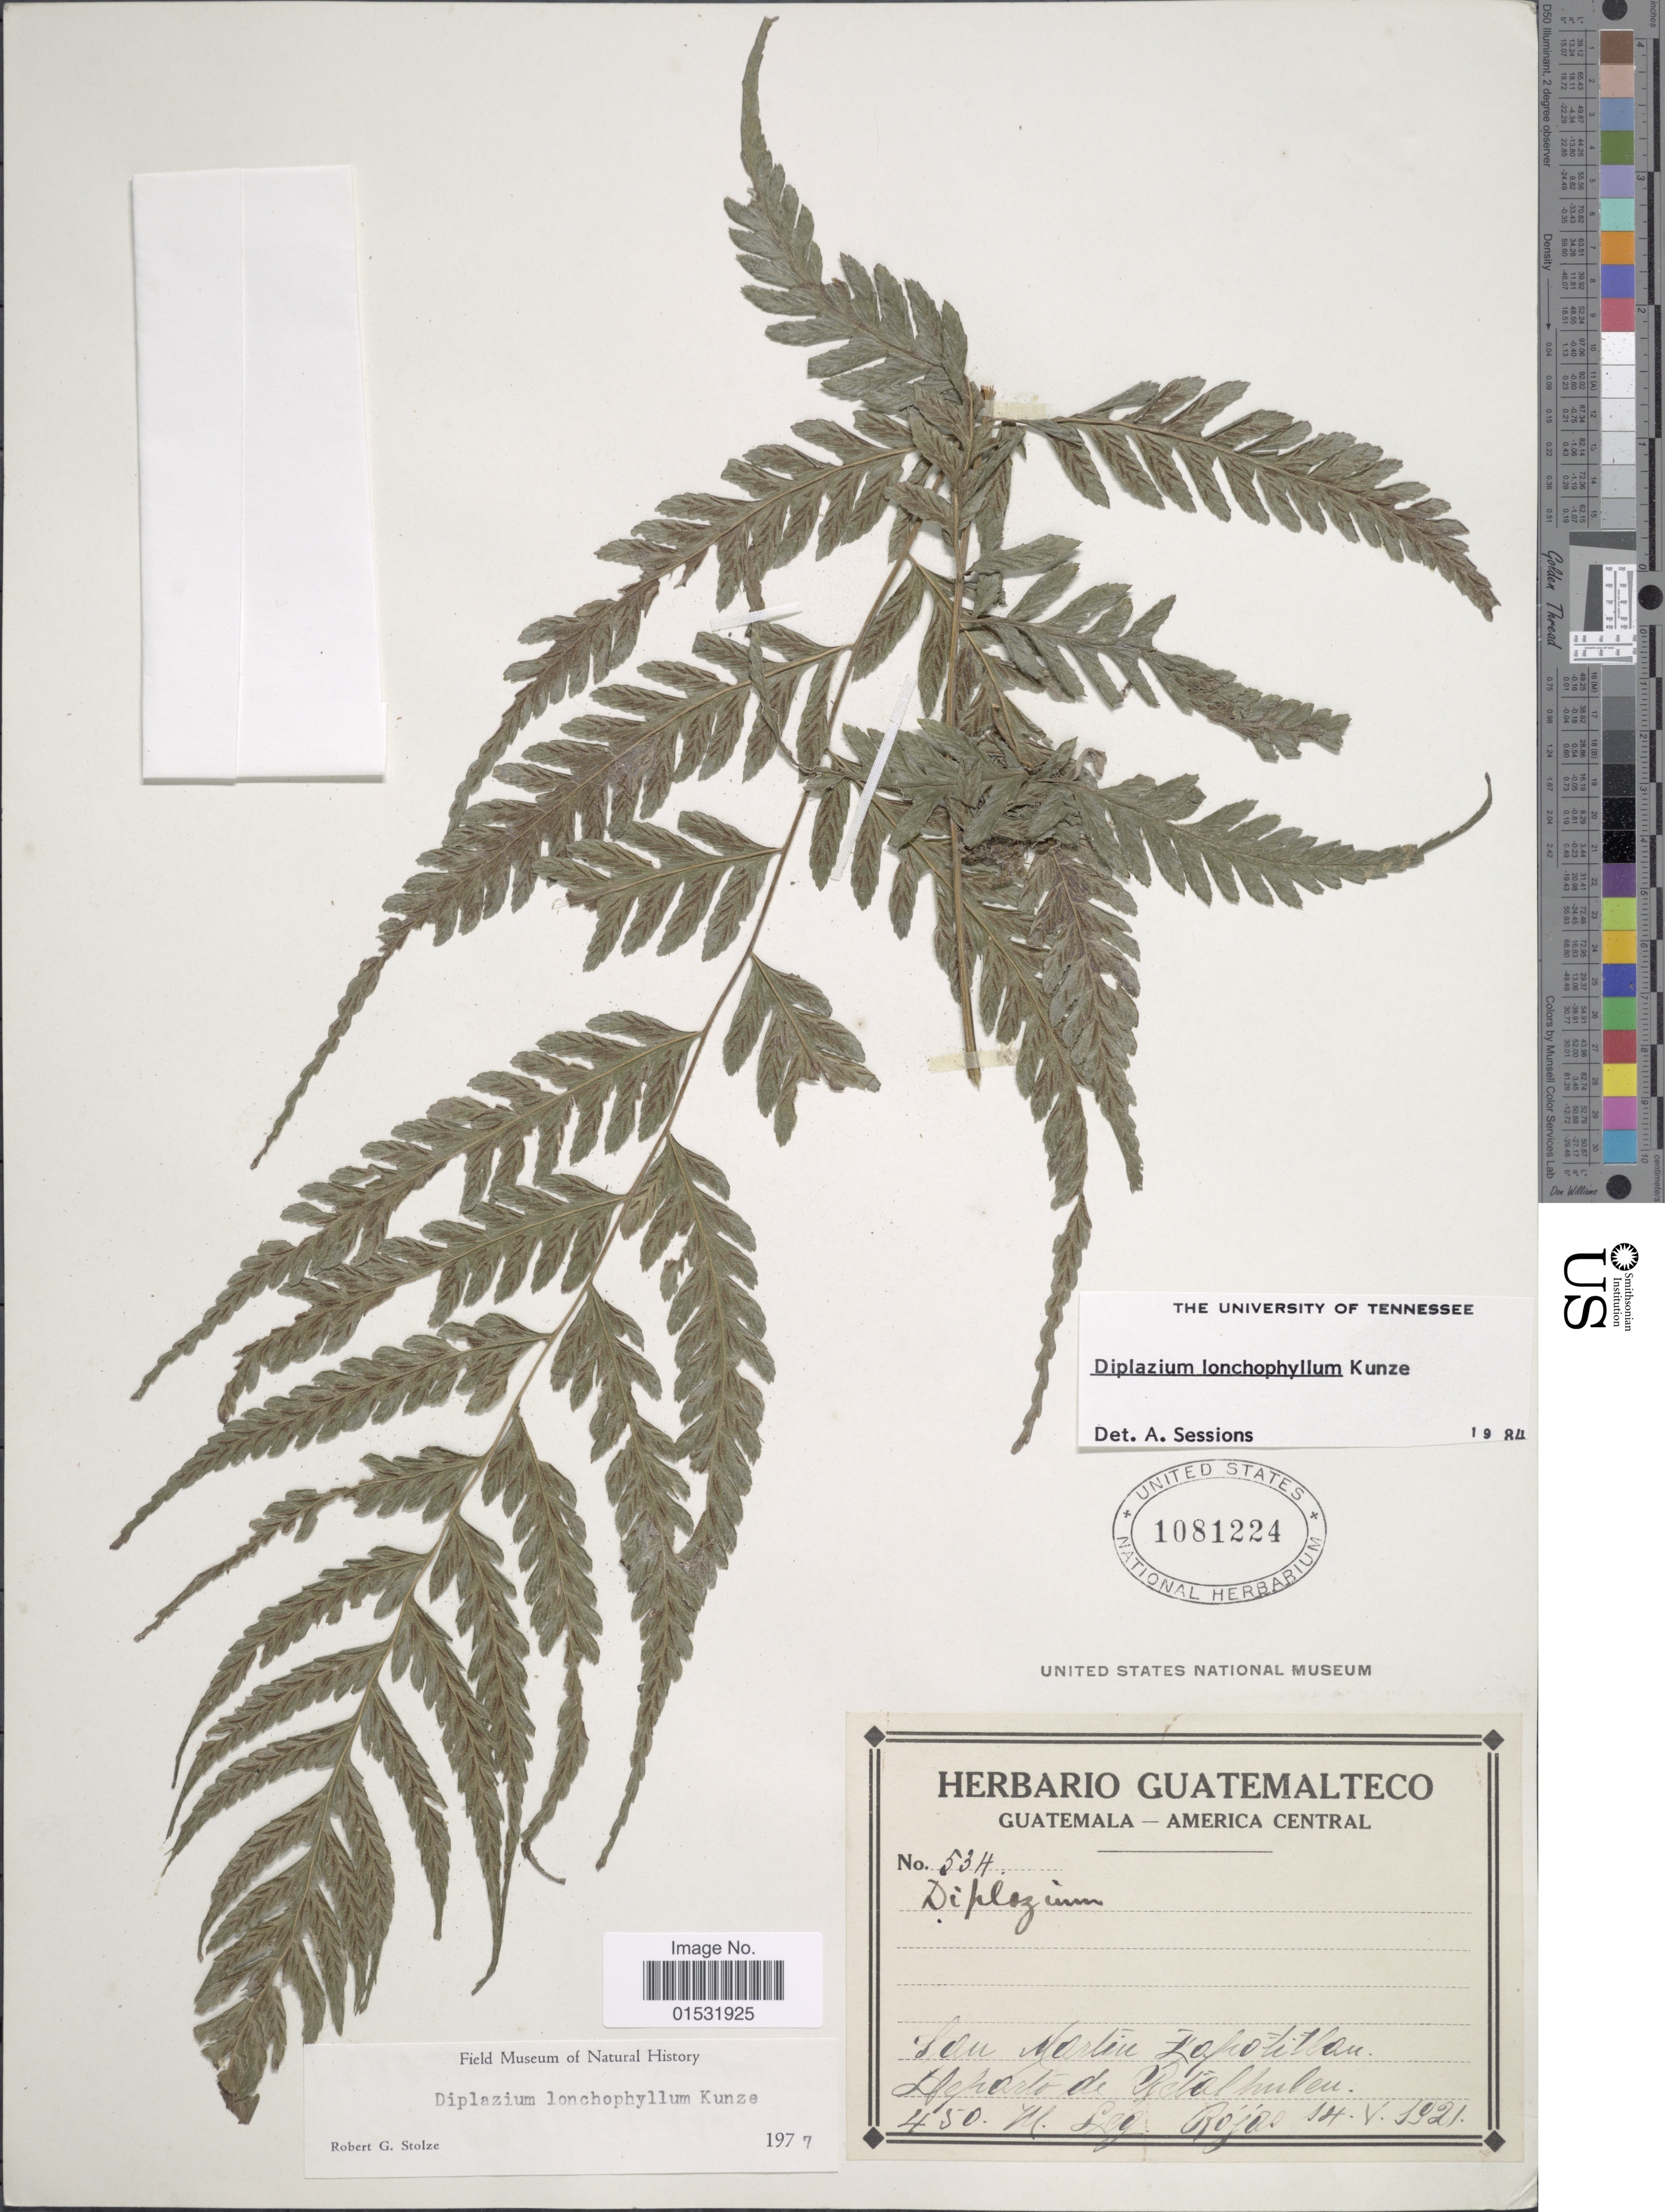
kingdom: Plantae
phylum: Tracheophyta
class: Polypodiopsida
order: Polypodiales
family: Athyriaceae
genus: Diplazium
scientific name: Diplazium lonchophyllum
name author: Kunze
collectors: Rojas, --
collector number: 534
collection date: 1921-05-14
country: Guatemala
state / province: Retalhuleu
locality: San Martin Lopotitlan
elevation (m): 450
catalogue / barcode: US 1081224